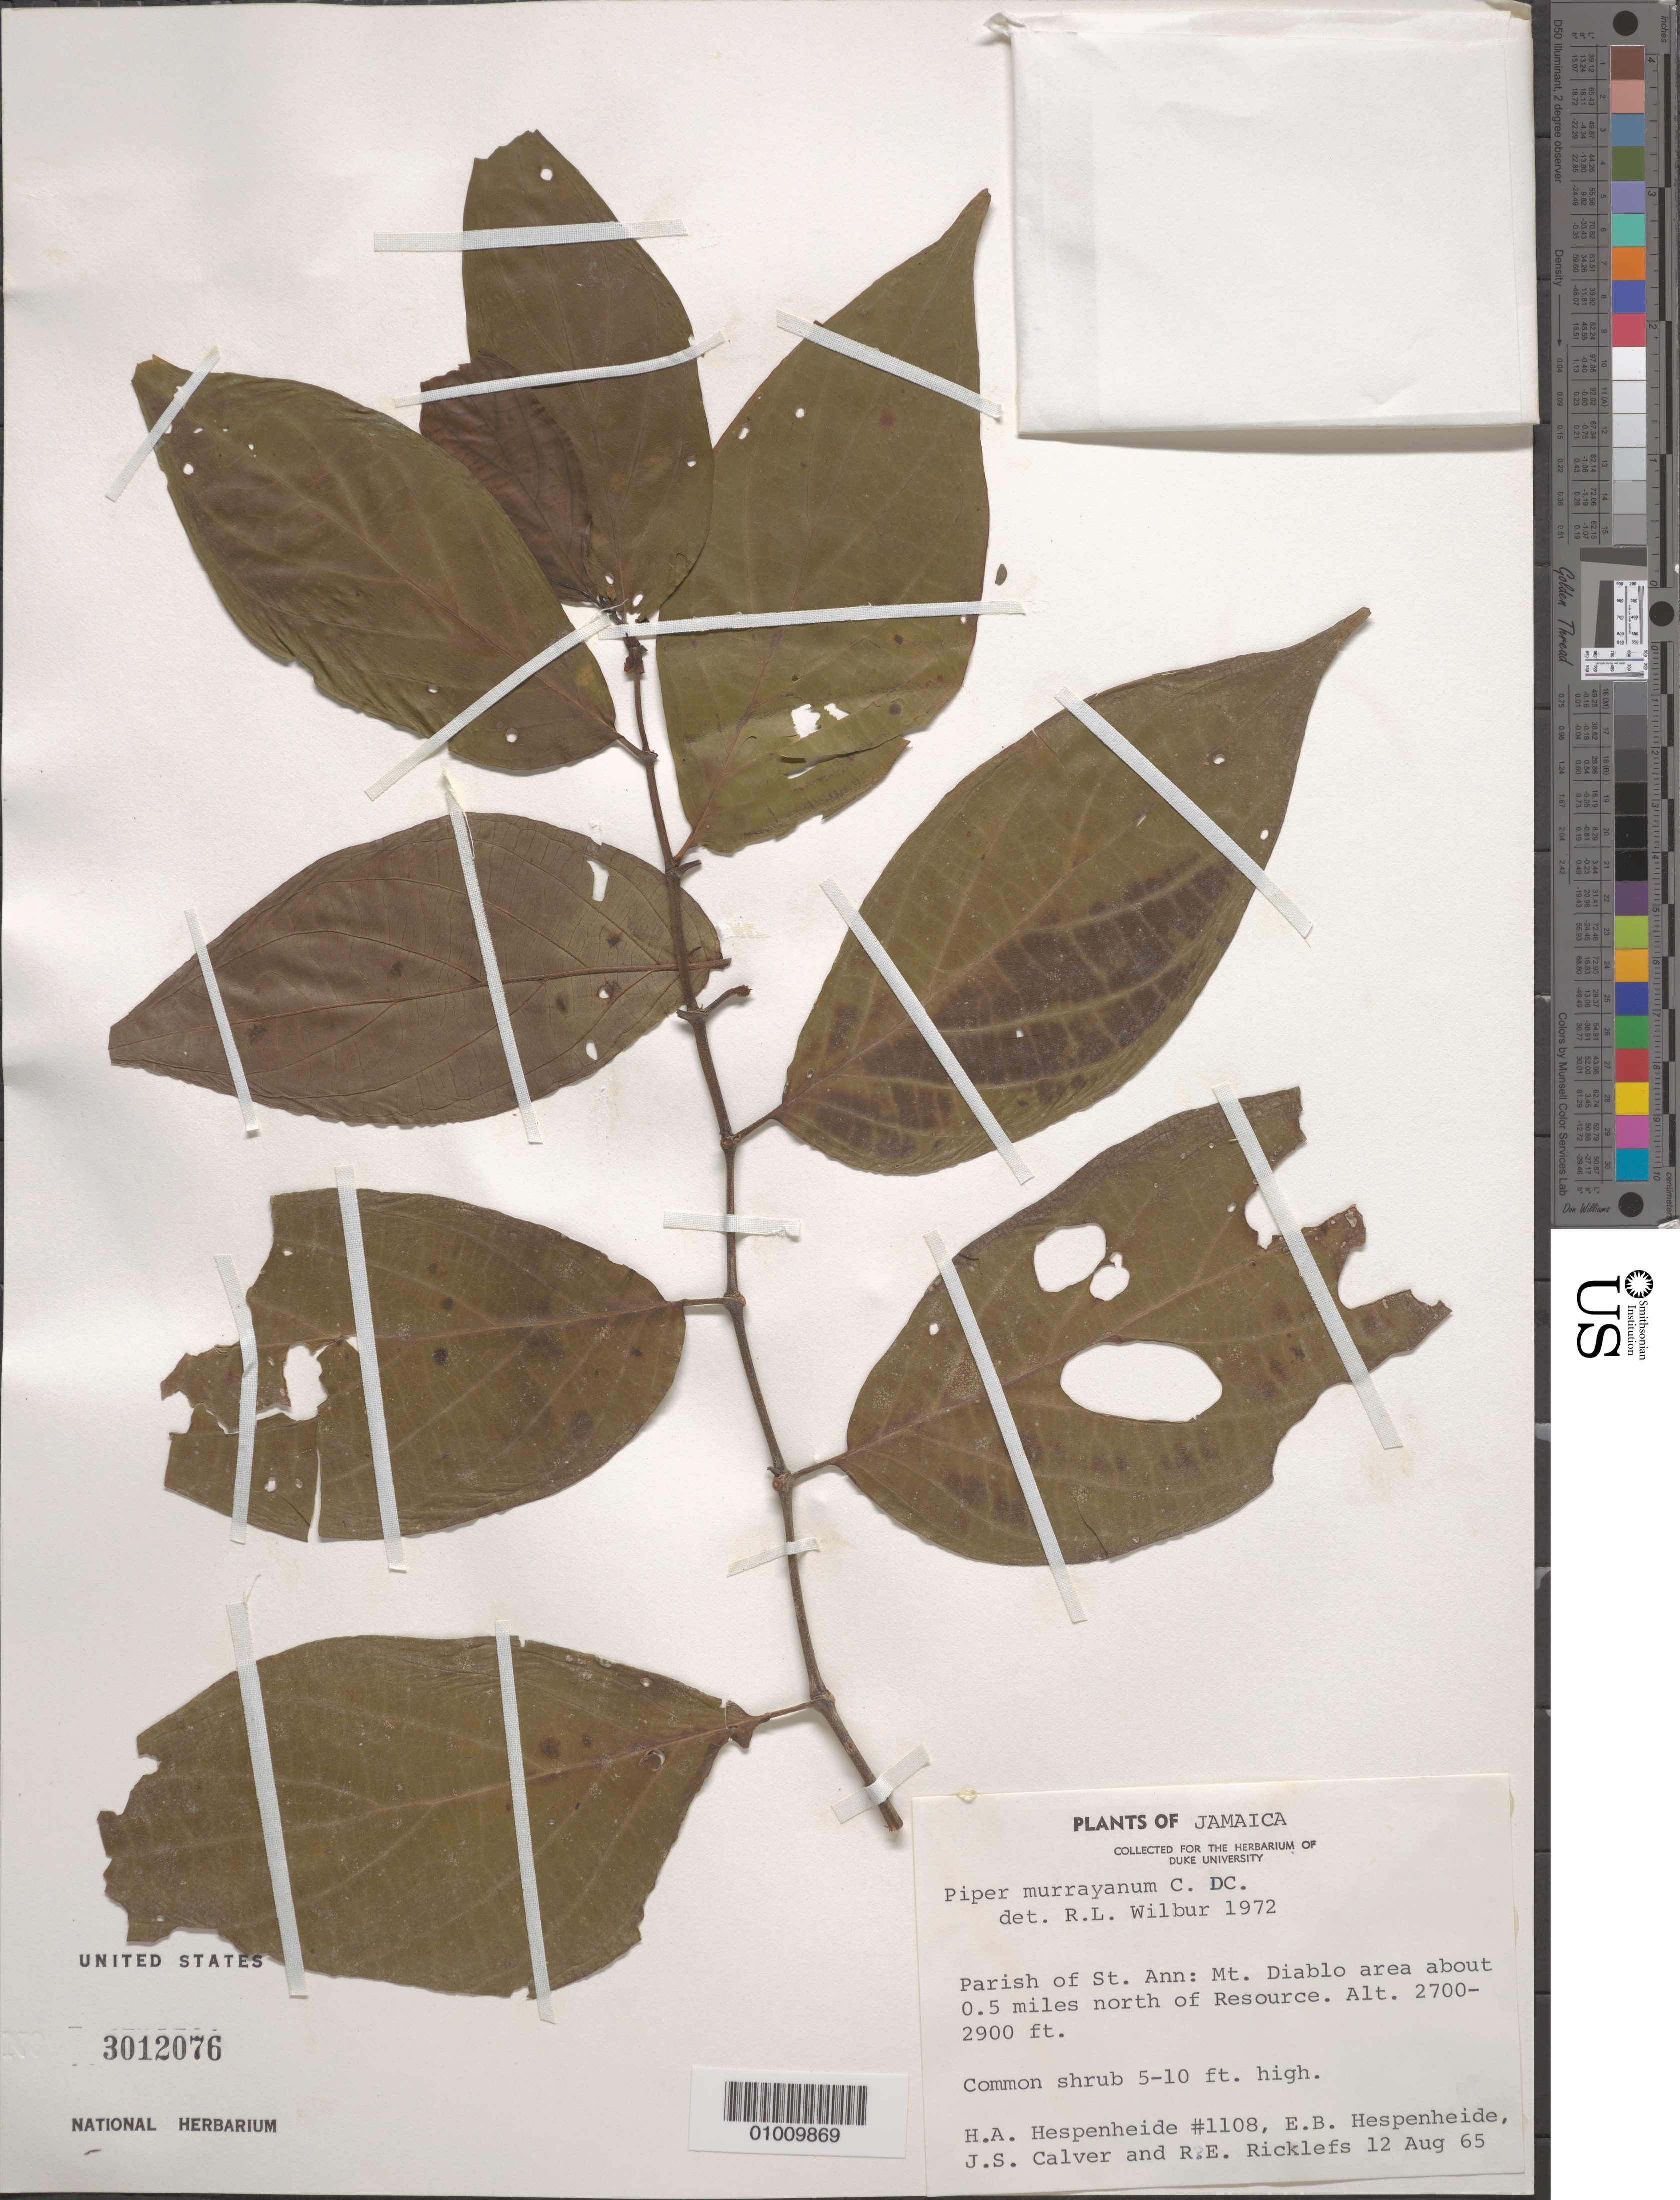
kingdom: Plantae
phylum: Tracheophyta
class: Magnoliopsida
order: Piperales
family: Piperaceae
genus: Piper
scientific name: Piper murrayanum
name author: C. DC.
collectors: E. Hespenheide, H. A. Hespenheide, J. Calver & R. Ricklefs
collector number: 1108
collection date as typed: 12 Aug 1965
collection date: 1965-08-12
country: Jamaica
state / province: Saint Ann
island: Jamaica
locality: Parish of St. Ann: mt Diablo area about 0.5 miles N of Resource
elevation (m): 823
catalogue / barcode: US 3012076